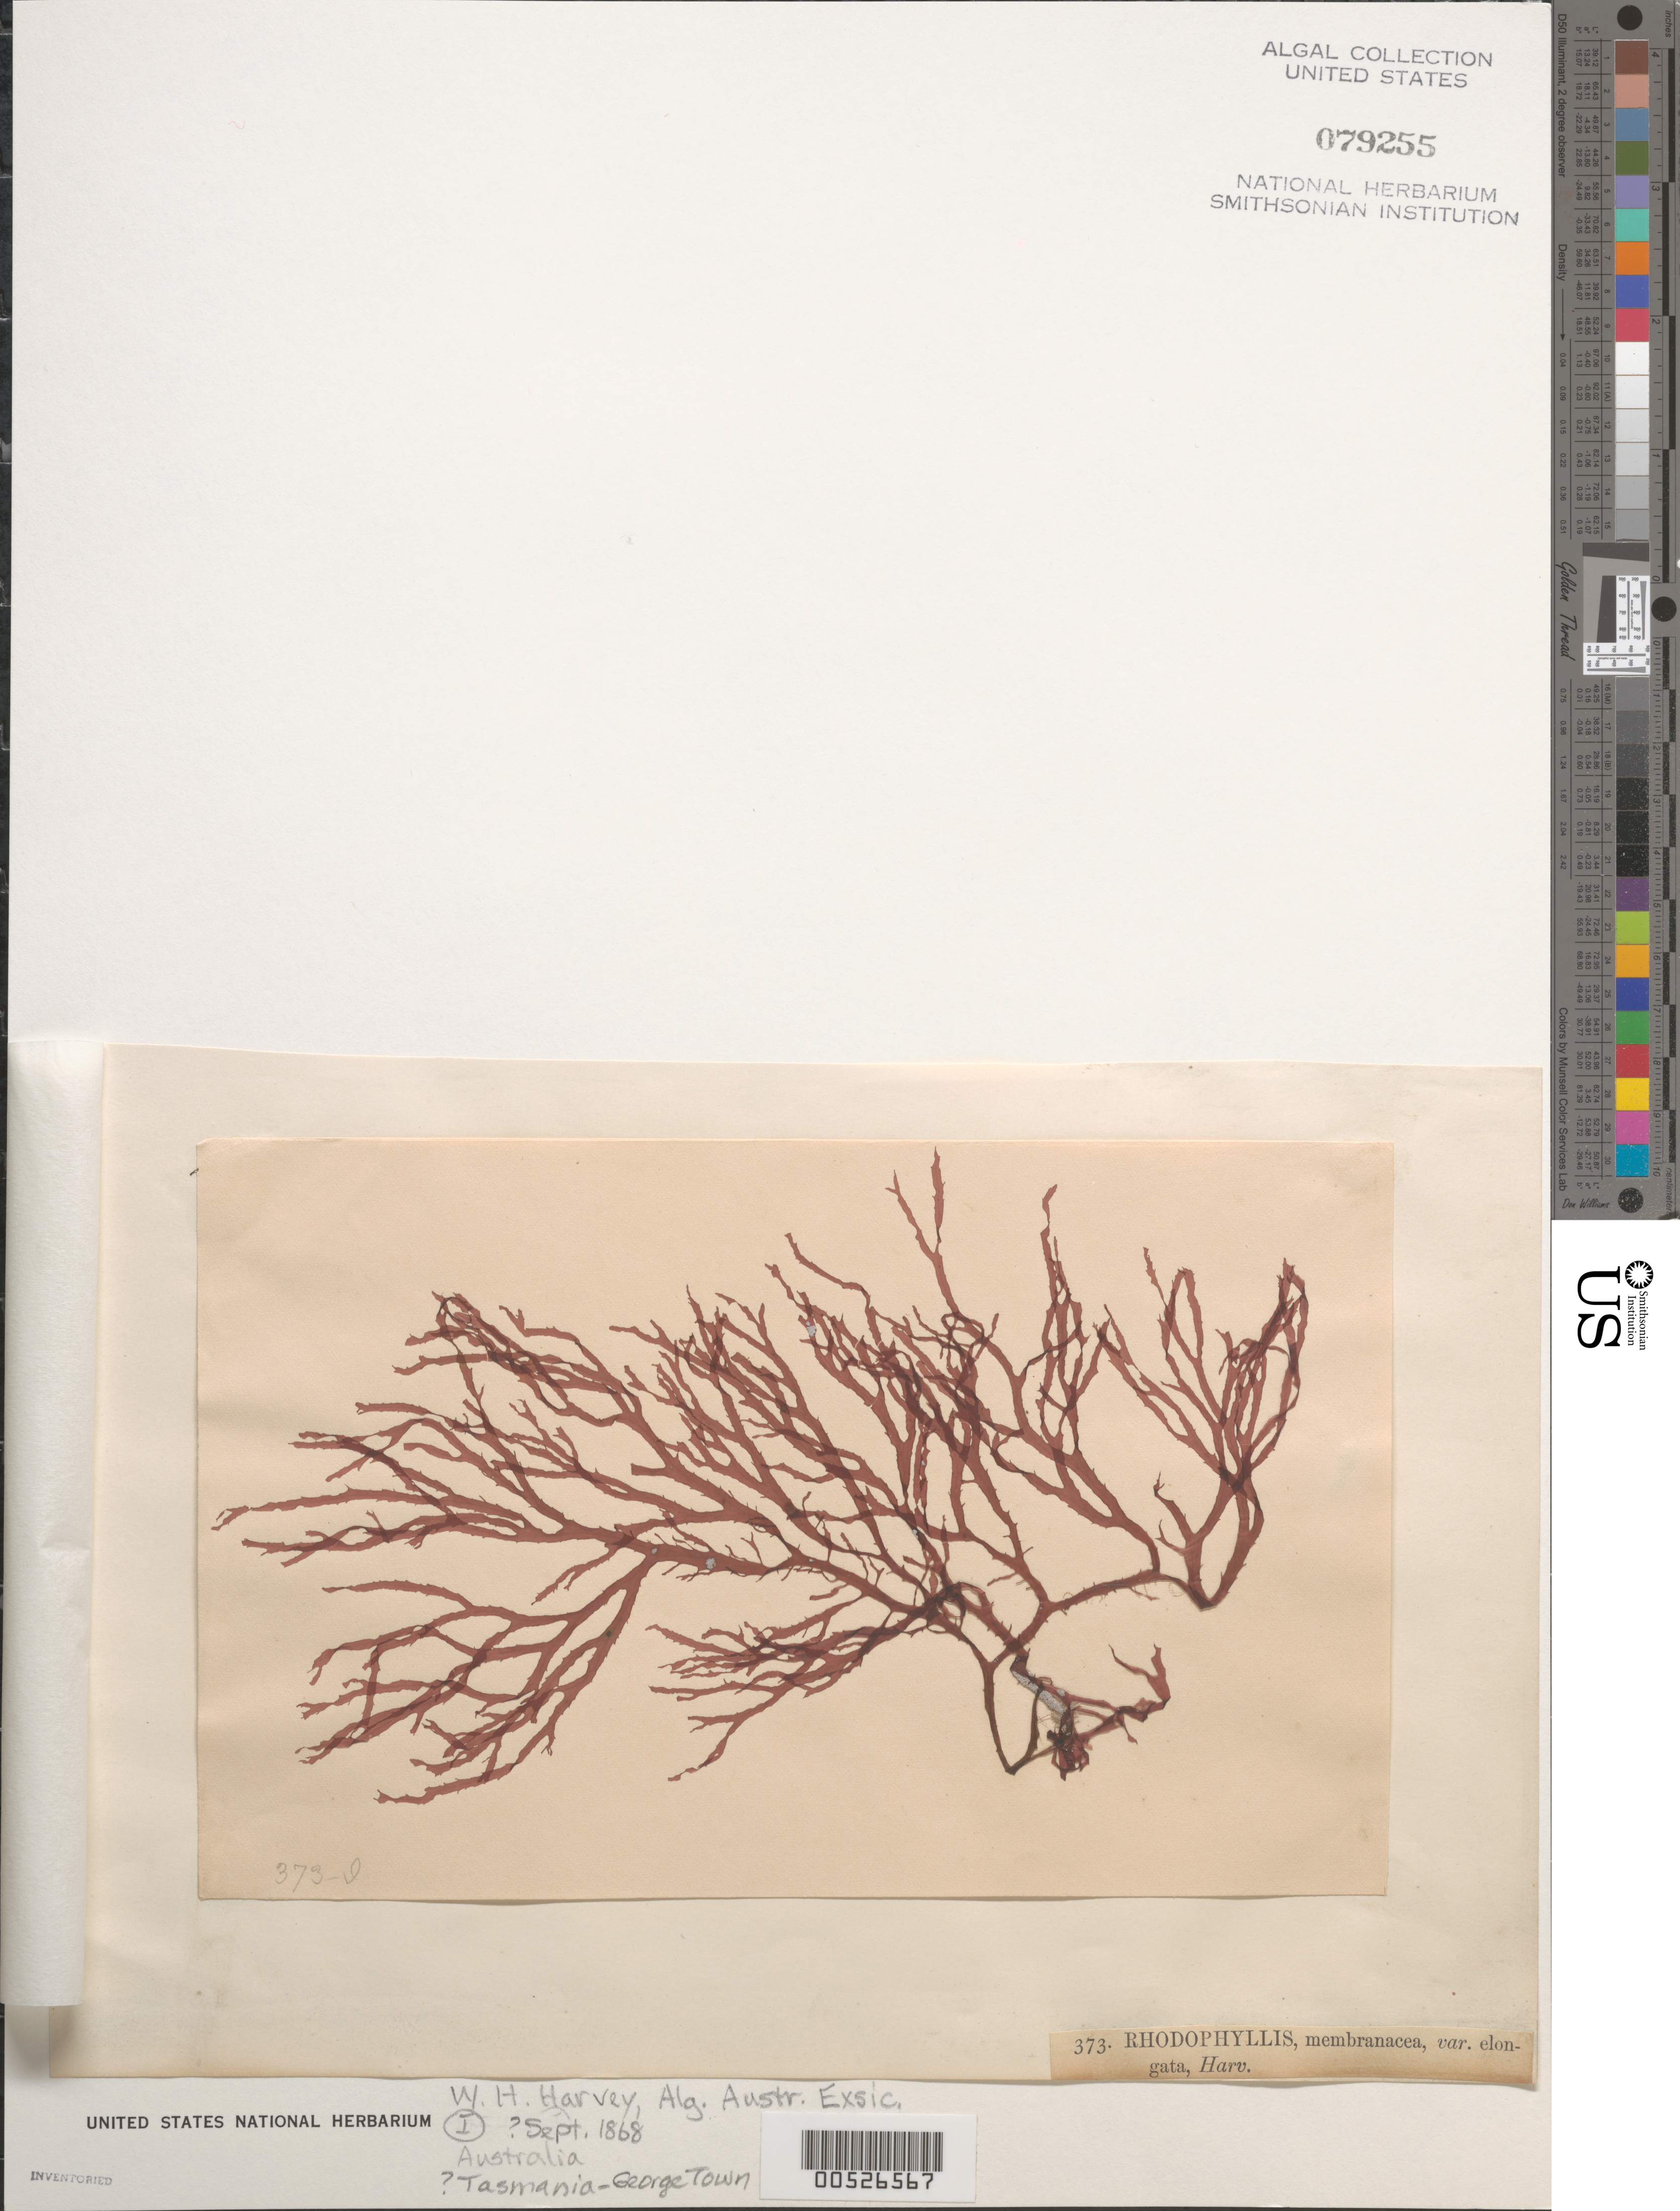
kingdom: Plantae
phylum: Rhodophyta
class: Florideophyceae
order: Gigartinales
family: Cystocloniaceae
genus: Rhodophyllis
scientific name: Rhodophyllis membranacea var. elongata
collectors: W. Harvey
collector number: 373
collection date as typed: Sep 1868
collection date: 1868-09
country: Australia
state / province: Tasmania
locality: George Town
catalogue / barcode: US 79255